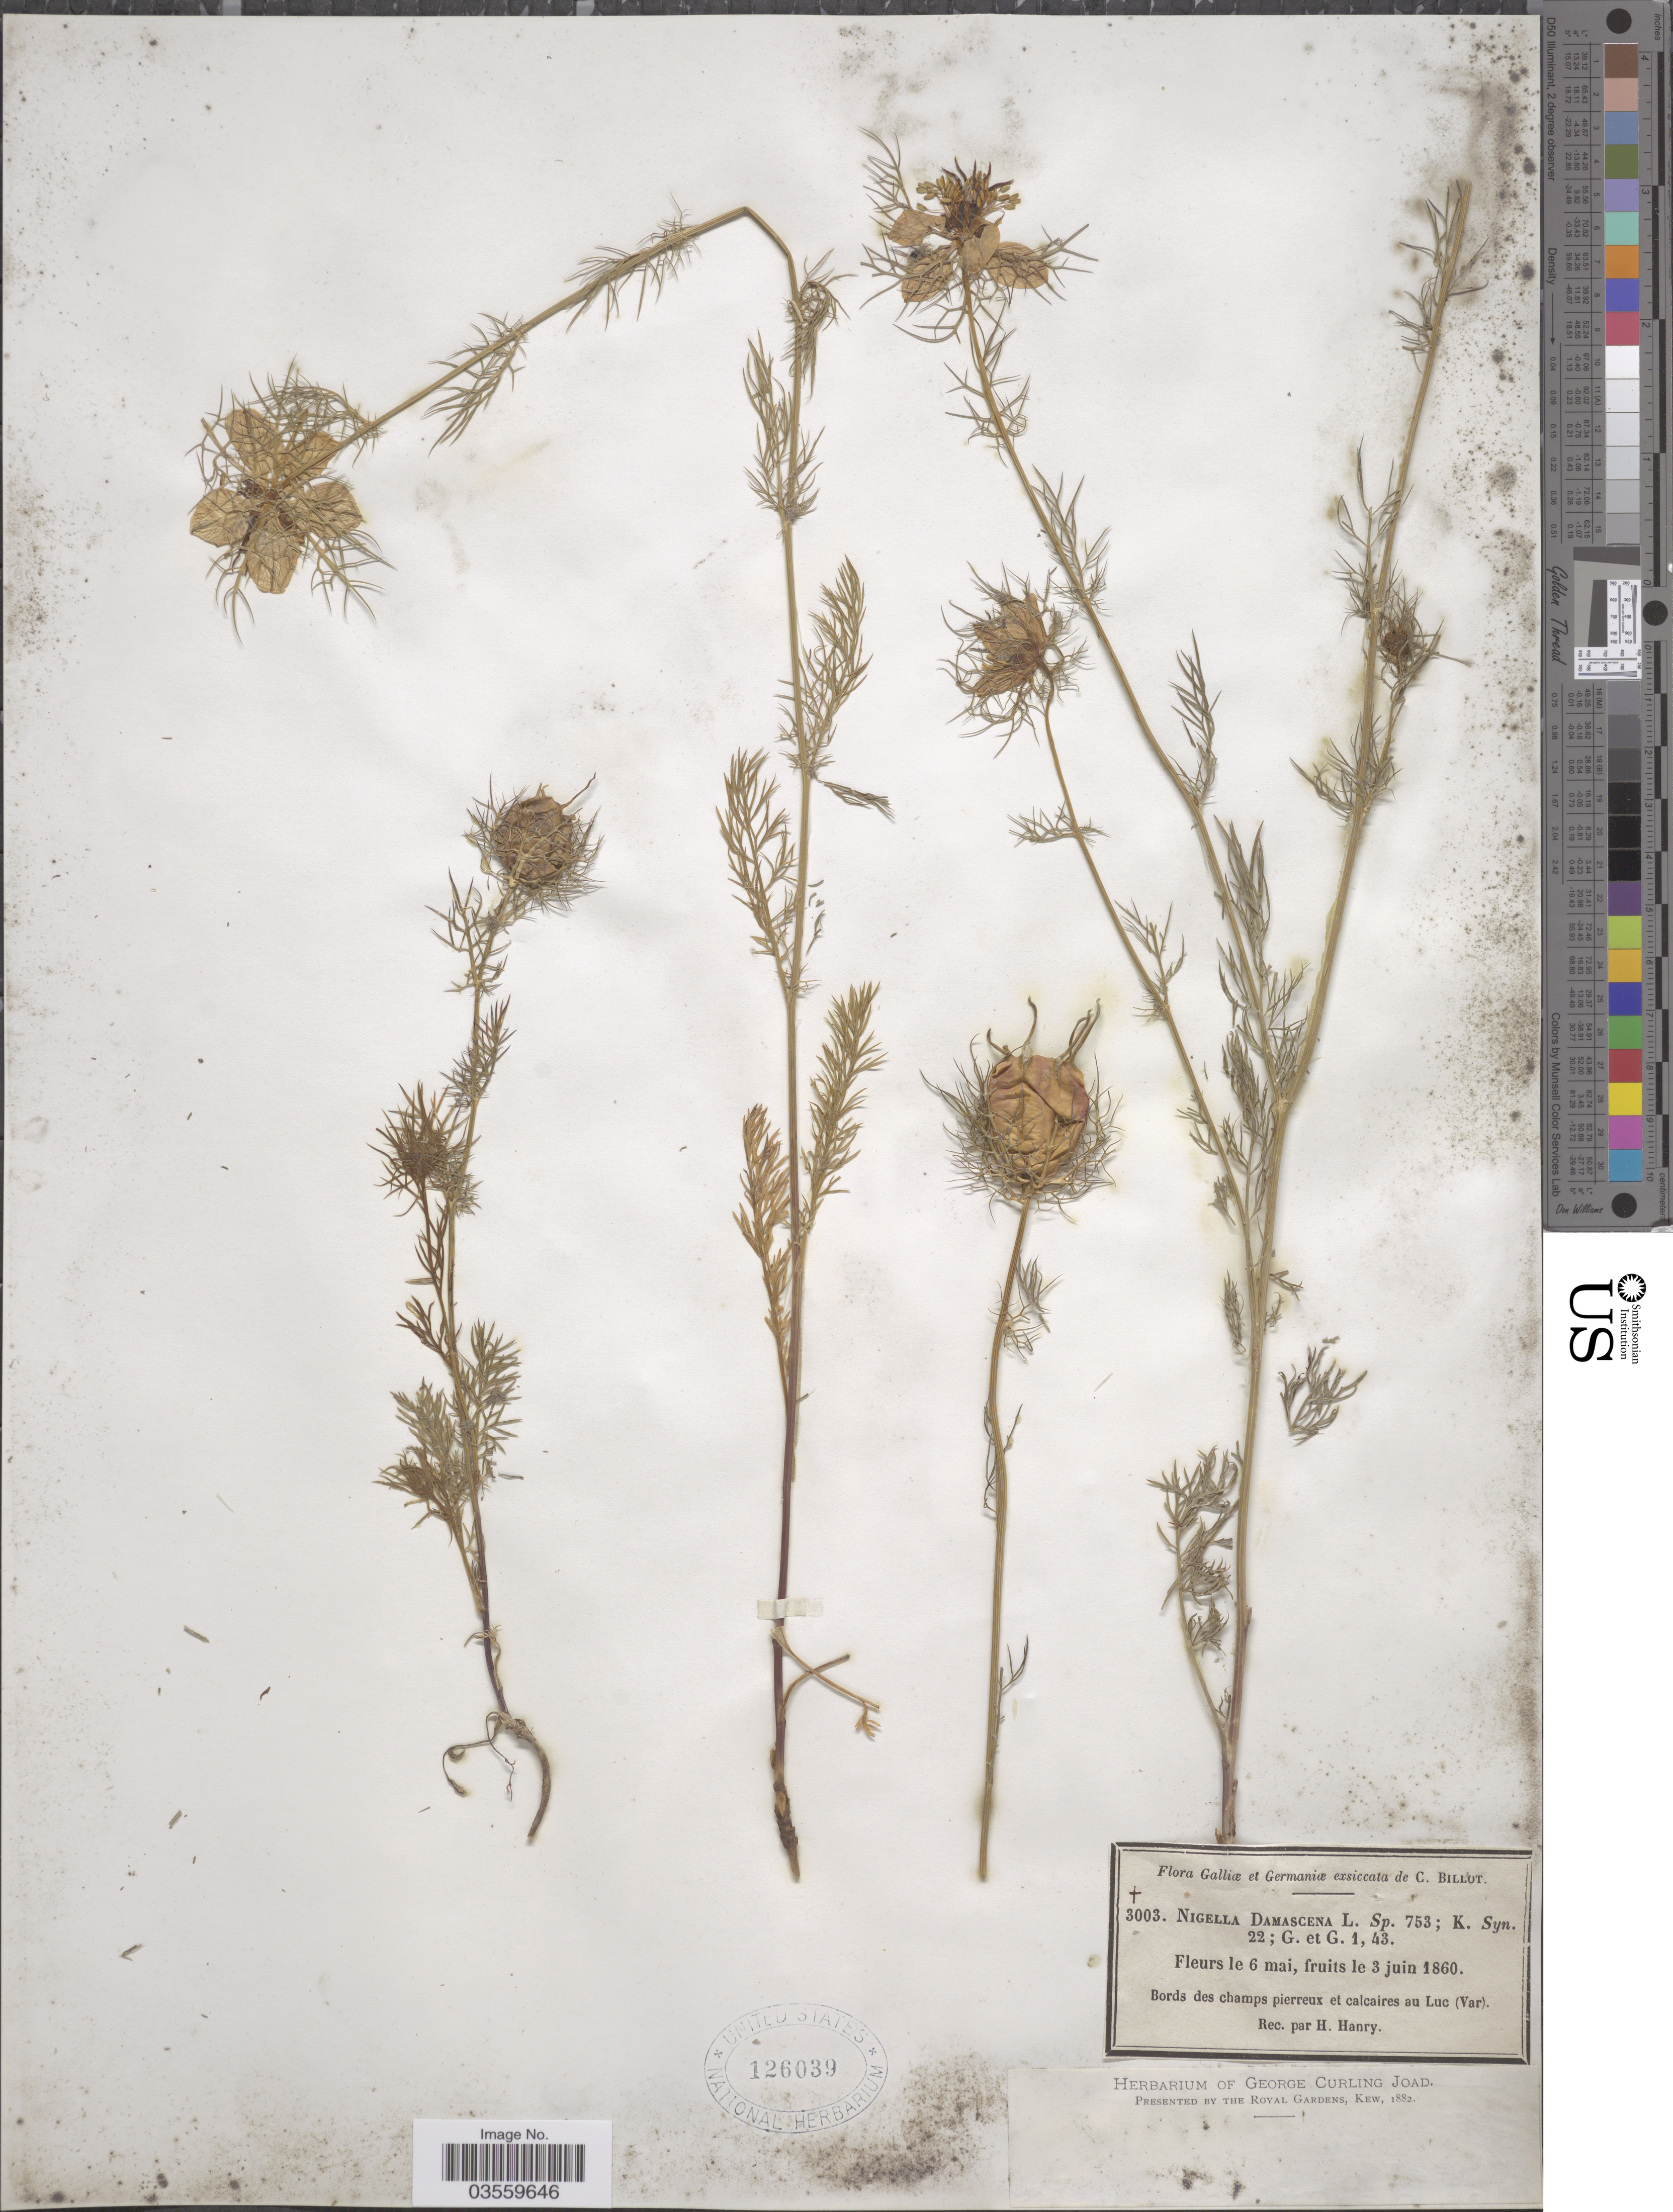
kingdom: Plantae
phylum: Tracheophyta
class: Magnoliopsida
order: Ranunculales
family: Ranunculaceae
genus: Nigella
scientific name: Nigella damascena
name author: L.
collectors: C. Billot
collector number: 3003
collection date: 1860-05-06/1860-06-03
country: France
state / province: Provence-Alpes-Côte d'Azur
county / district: Var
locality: Galliœ et Germaniœ. Bords des champs pierreux et calcaires au Luc (Var).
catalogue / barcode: US 126039